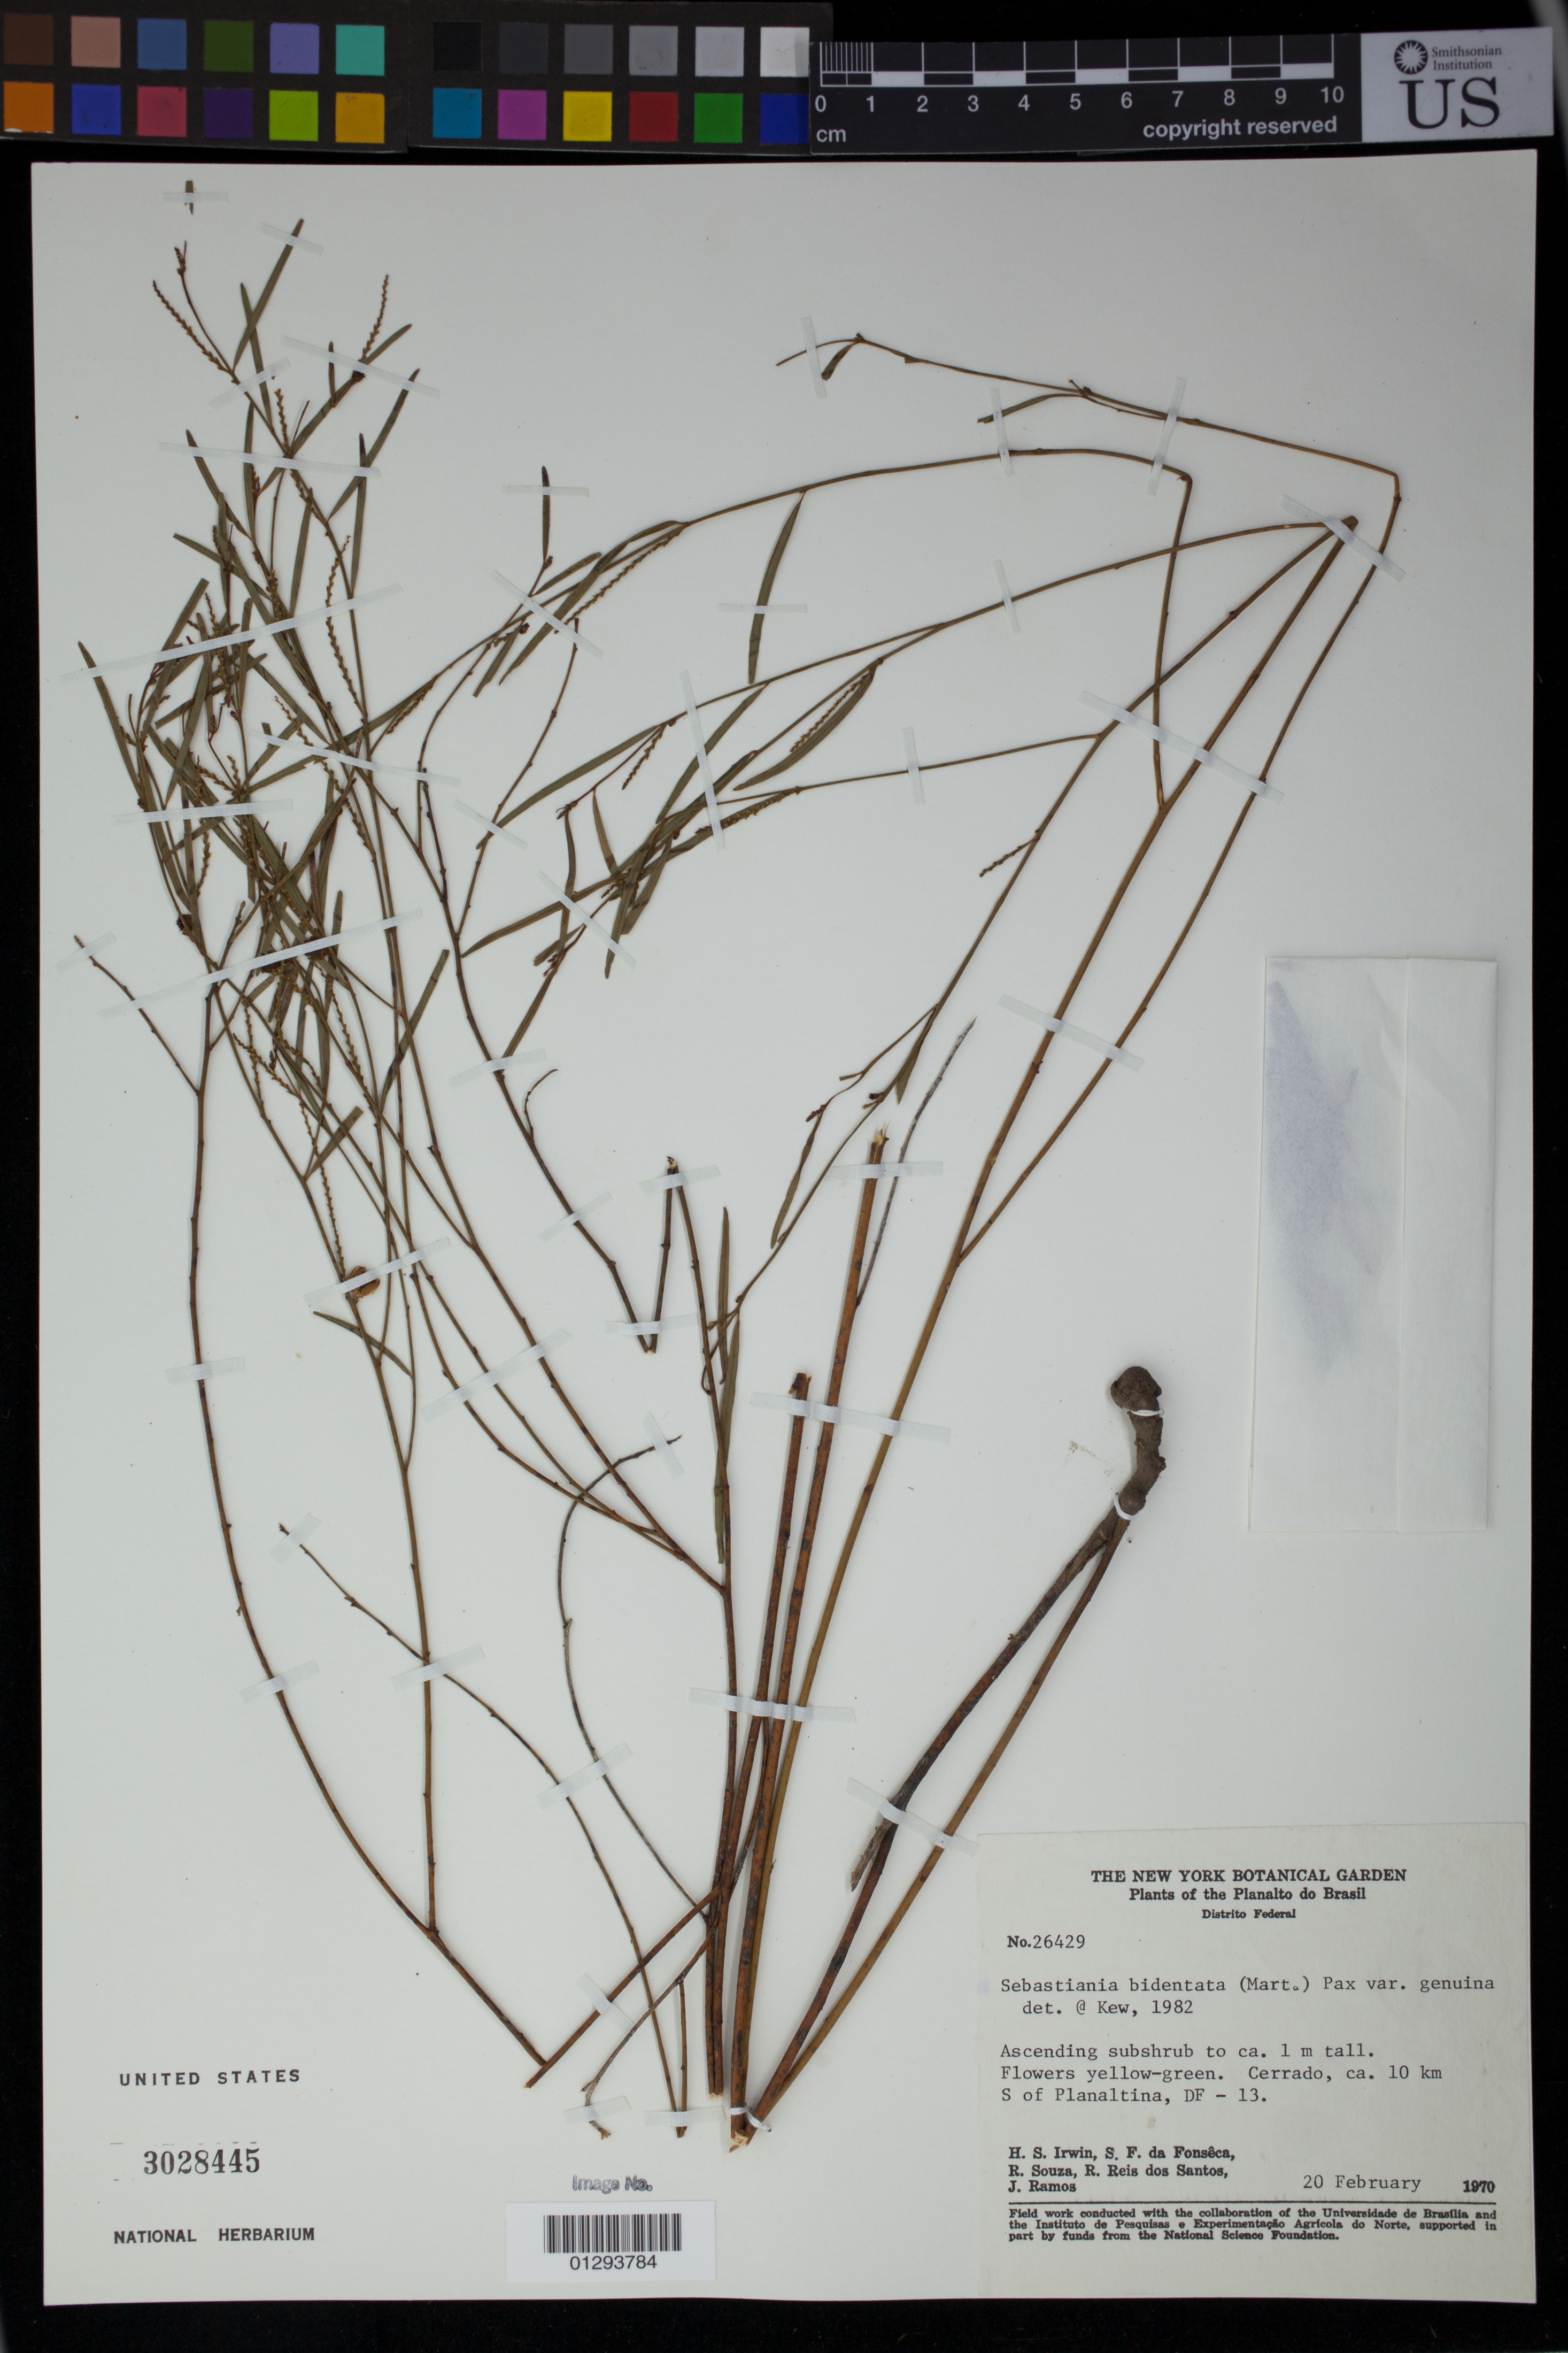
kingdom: Plantae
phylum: Tracheophyta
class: Magnoliopsida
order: Malpighiales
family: Euphorbiaceae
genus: Sebastiania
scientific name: Sebastiania bidentata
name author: (Mart. & Zucc.) Pax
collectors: H. Irwin, S. F. Fonsêca, R. Souza, R. R. Santos & J. Ramos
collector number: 26429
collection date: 1970-02-20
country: Brazil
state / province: Distrito Federal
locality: Cerrado, ca. 10 km S of Planaltina, DF - 13.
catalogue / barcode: US 3028445